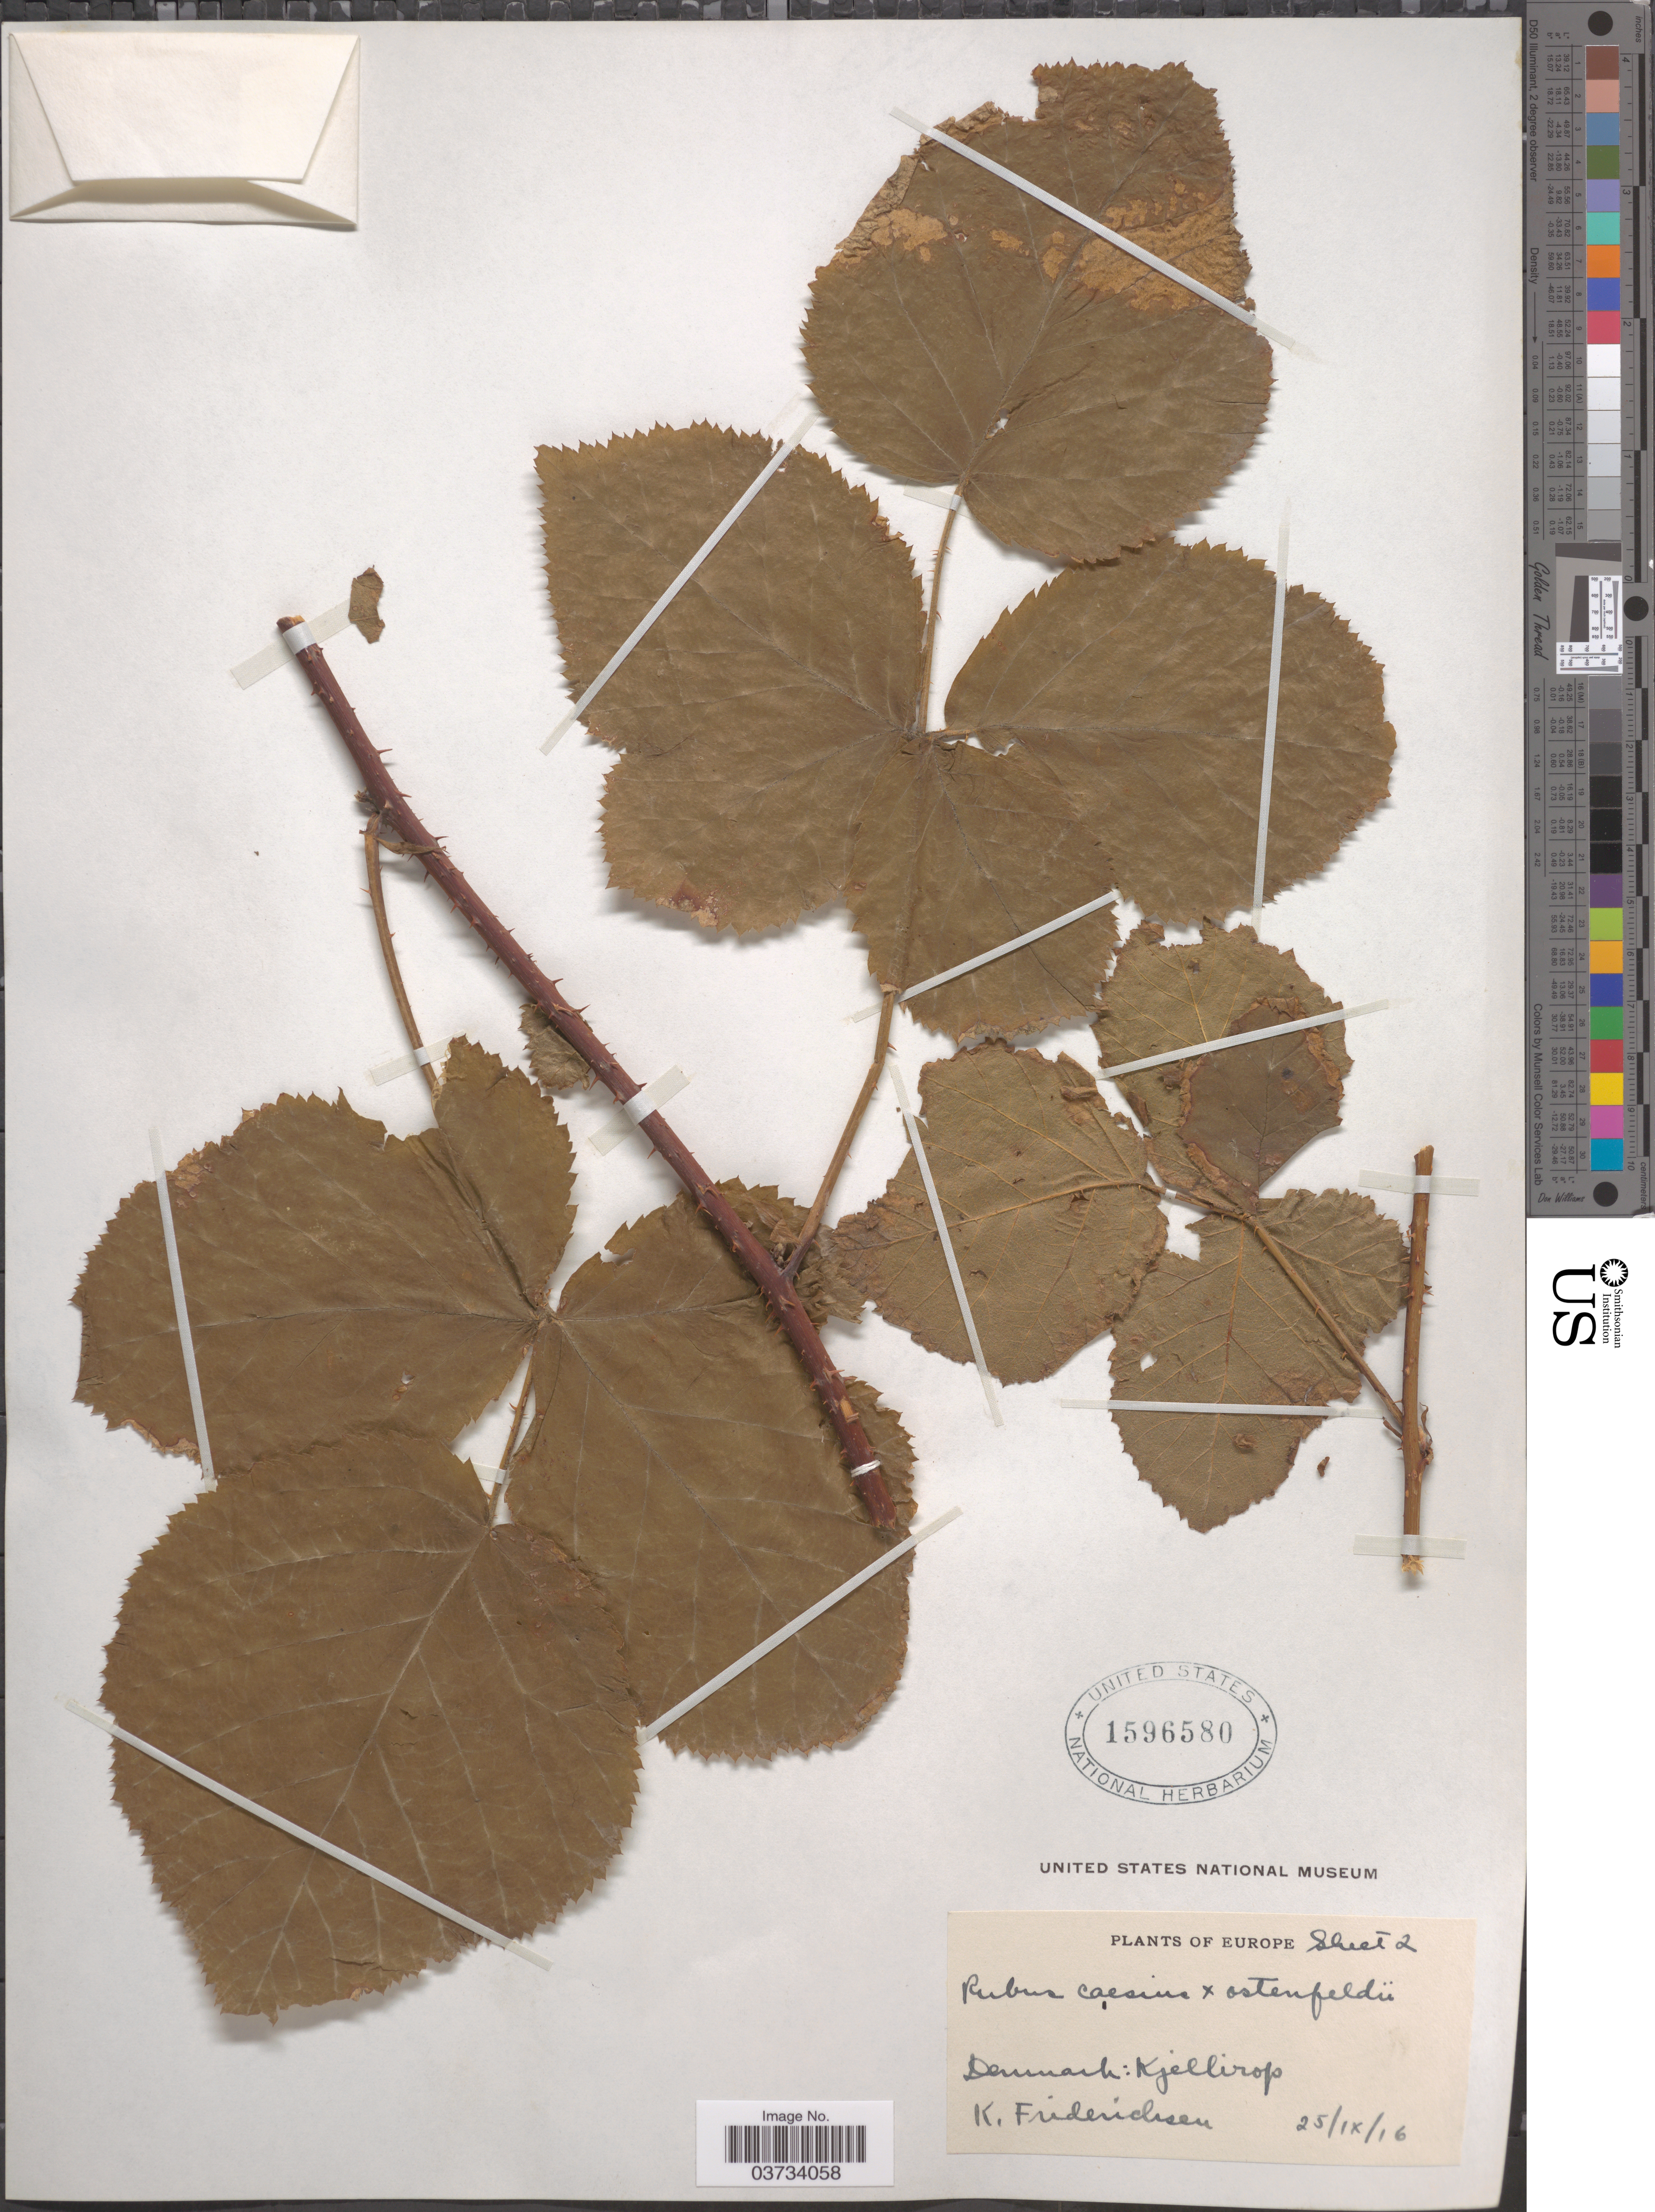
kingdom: Plantae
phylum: Tracheophyta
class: Magnoliopsida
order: Rosales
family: Rosaceae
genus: Rubus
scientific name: Rubus caesius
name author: L.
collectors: K. Friderichsen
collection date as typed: Transcribed d/m/y: 25/9/16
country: Denmark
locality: Kjellirop.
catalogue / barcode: US 1596580